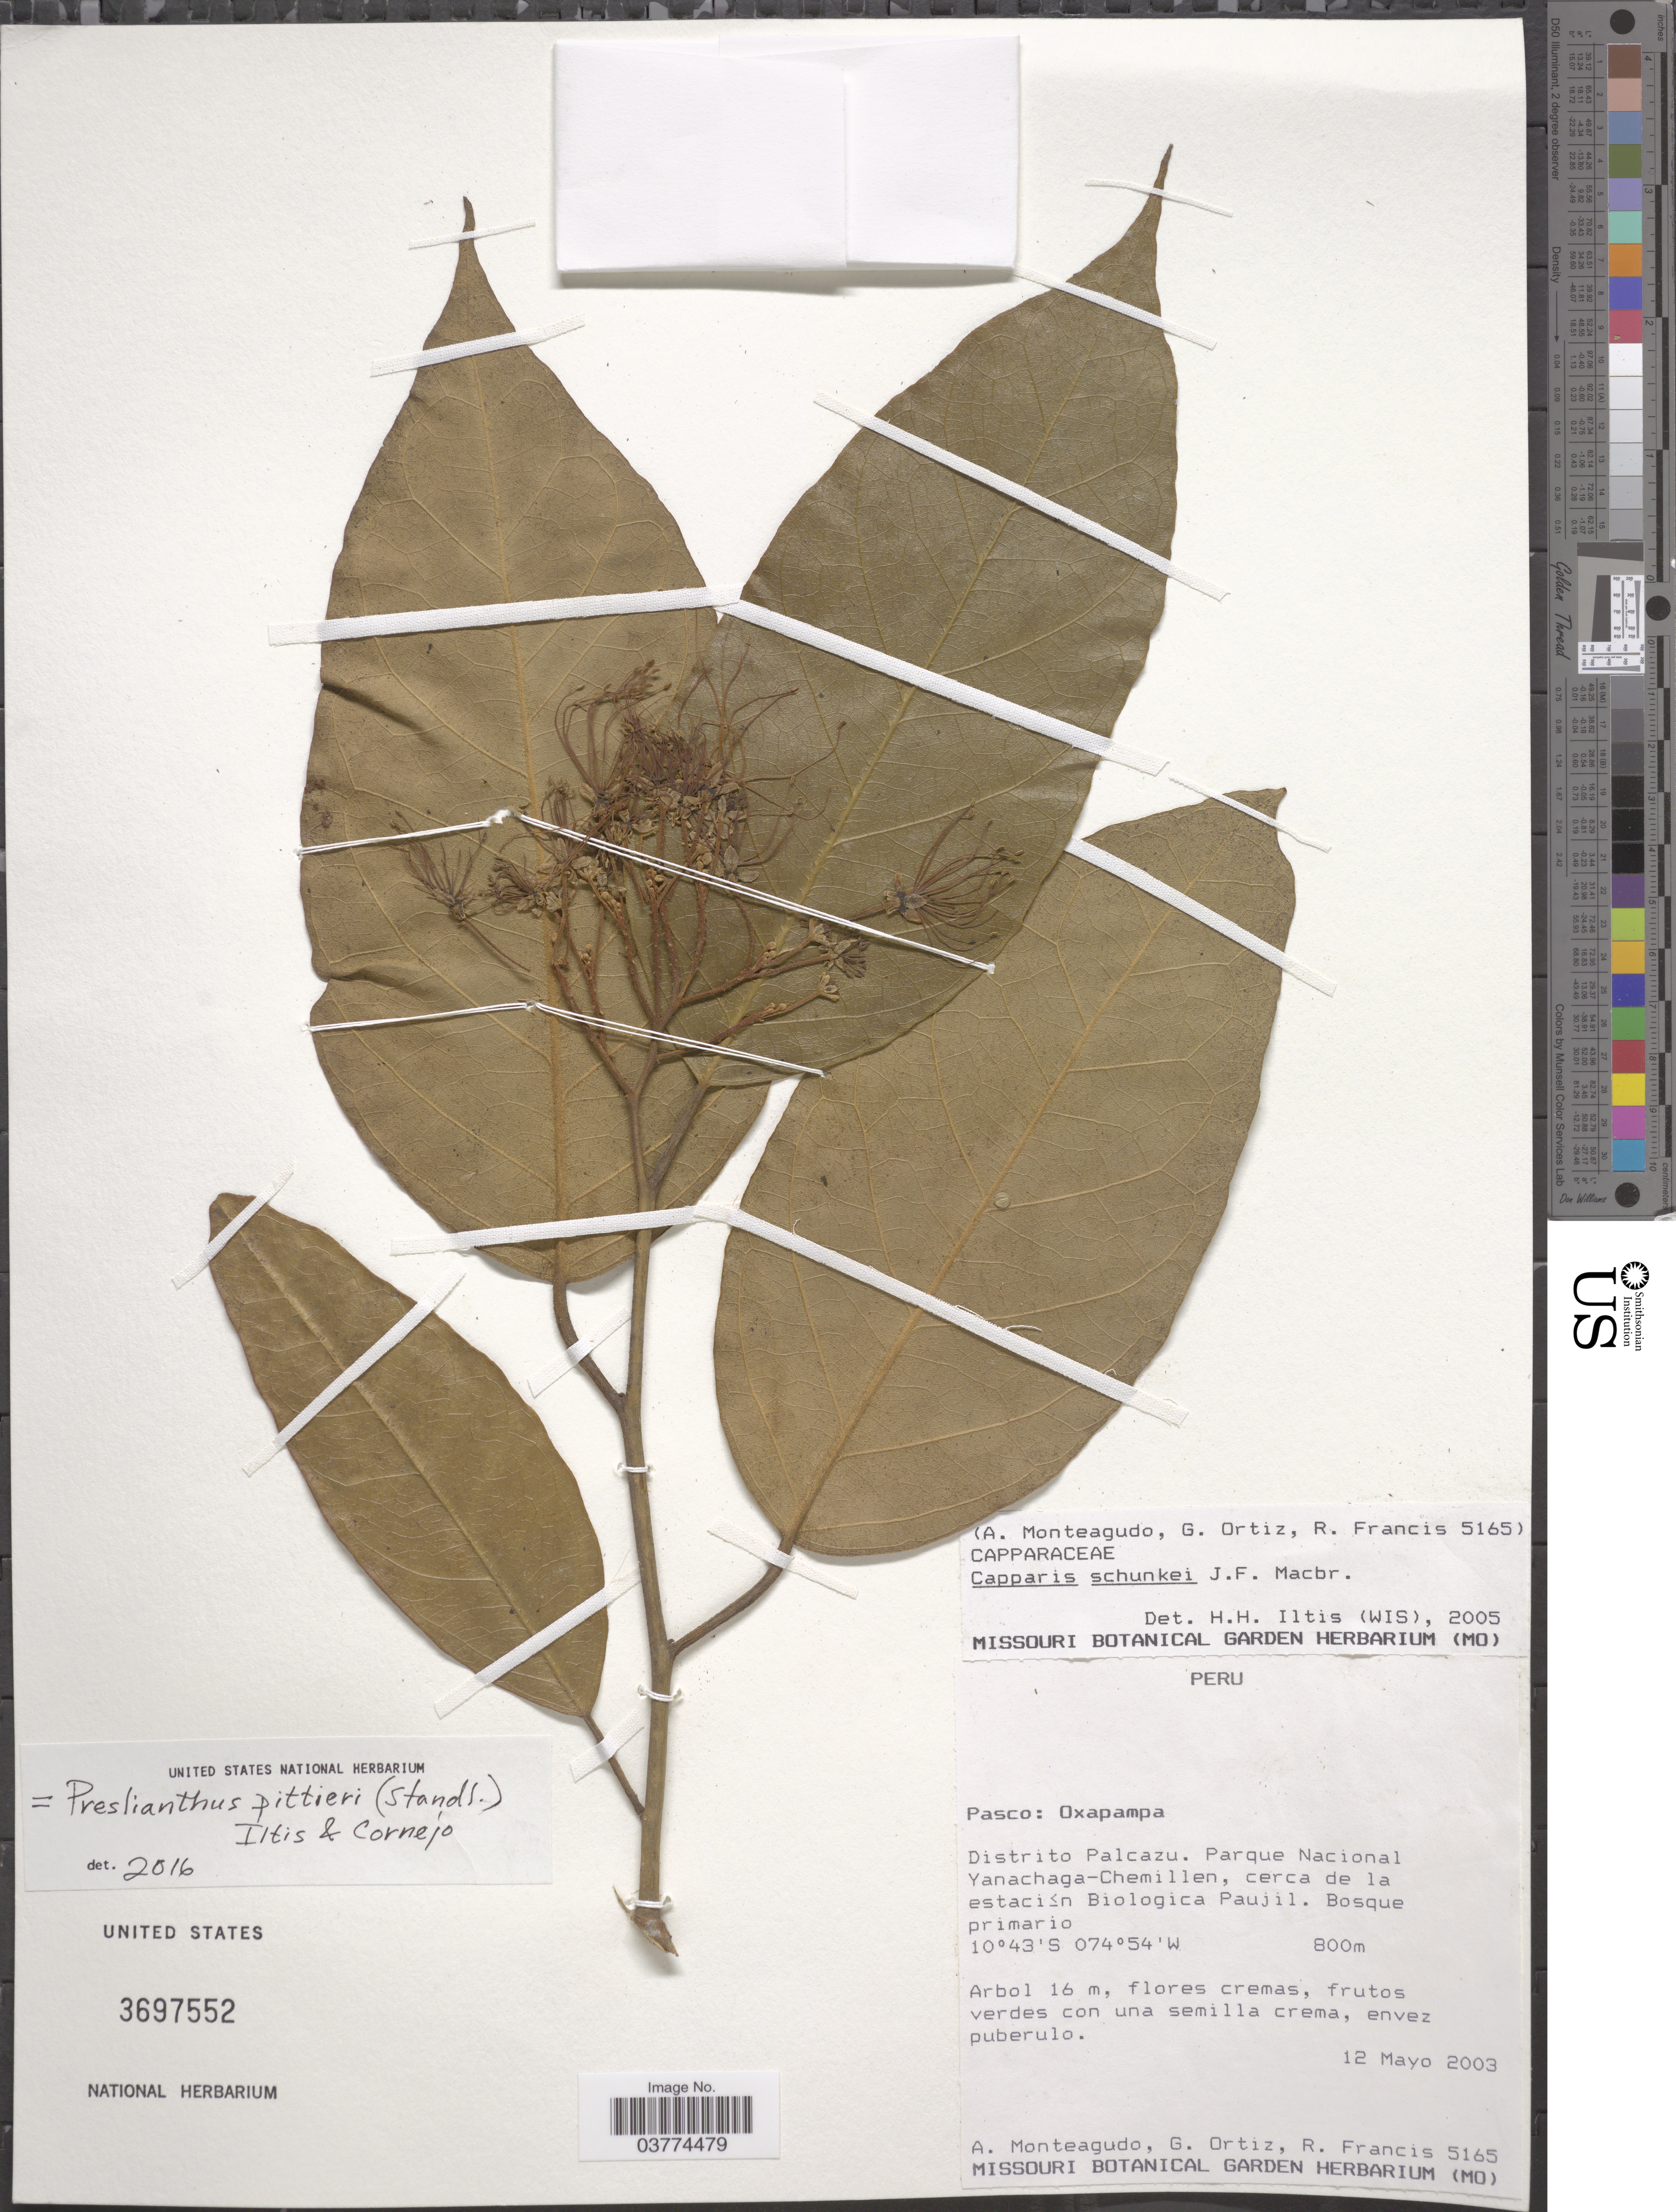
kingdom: Plantae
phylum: Tracheophyta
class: Magnoliopsida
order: Brassicales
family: Capparaceae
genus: Preslianthus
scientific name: Preslianthus pittieri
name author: (Standl.) Cornejo & Iltis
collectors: A. Monteagudo, G. Ortiz & R. Francis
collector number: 5165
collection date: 2003-05-12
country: Peru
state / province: Pasco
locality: Oxapampa. Distrito Palcazu. Parque Nacional Yanachaga-Chemillen, cerca de la estaci<n Biologica Paujil. Bosque primario.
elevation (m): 800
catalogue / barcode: US 3697552